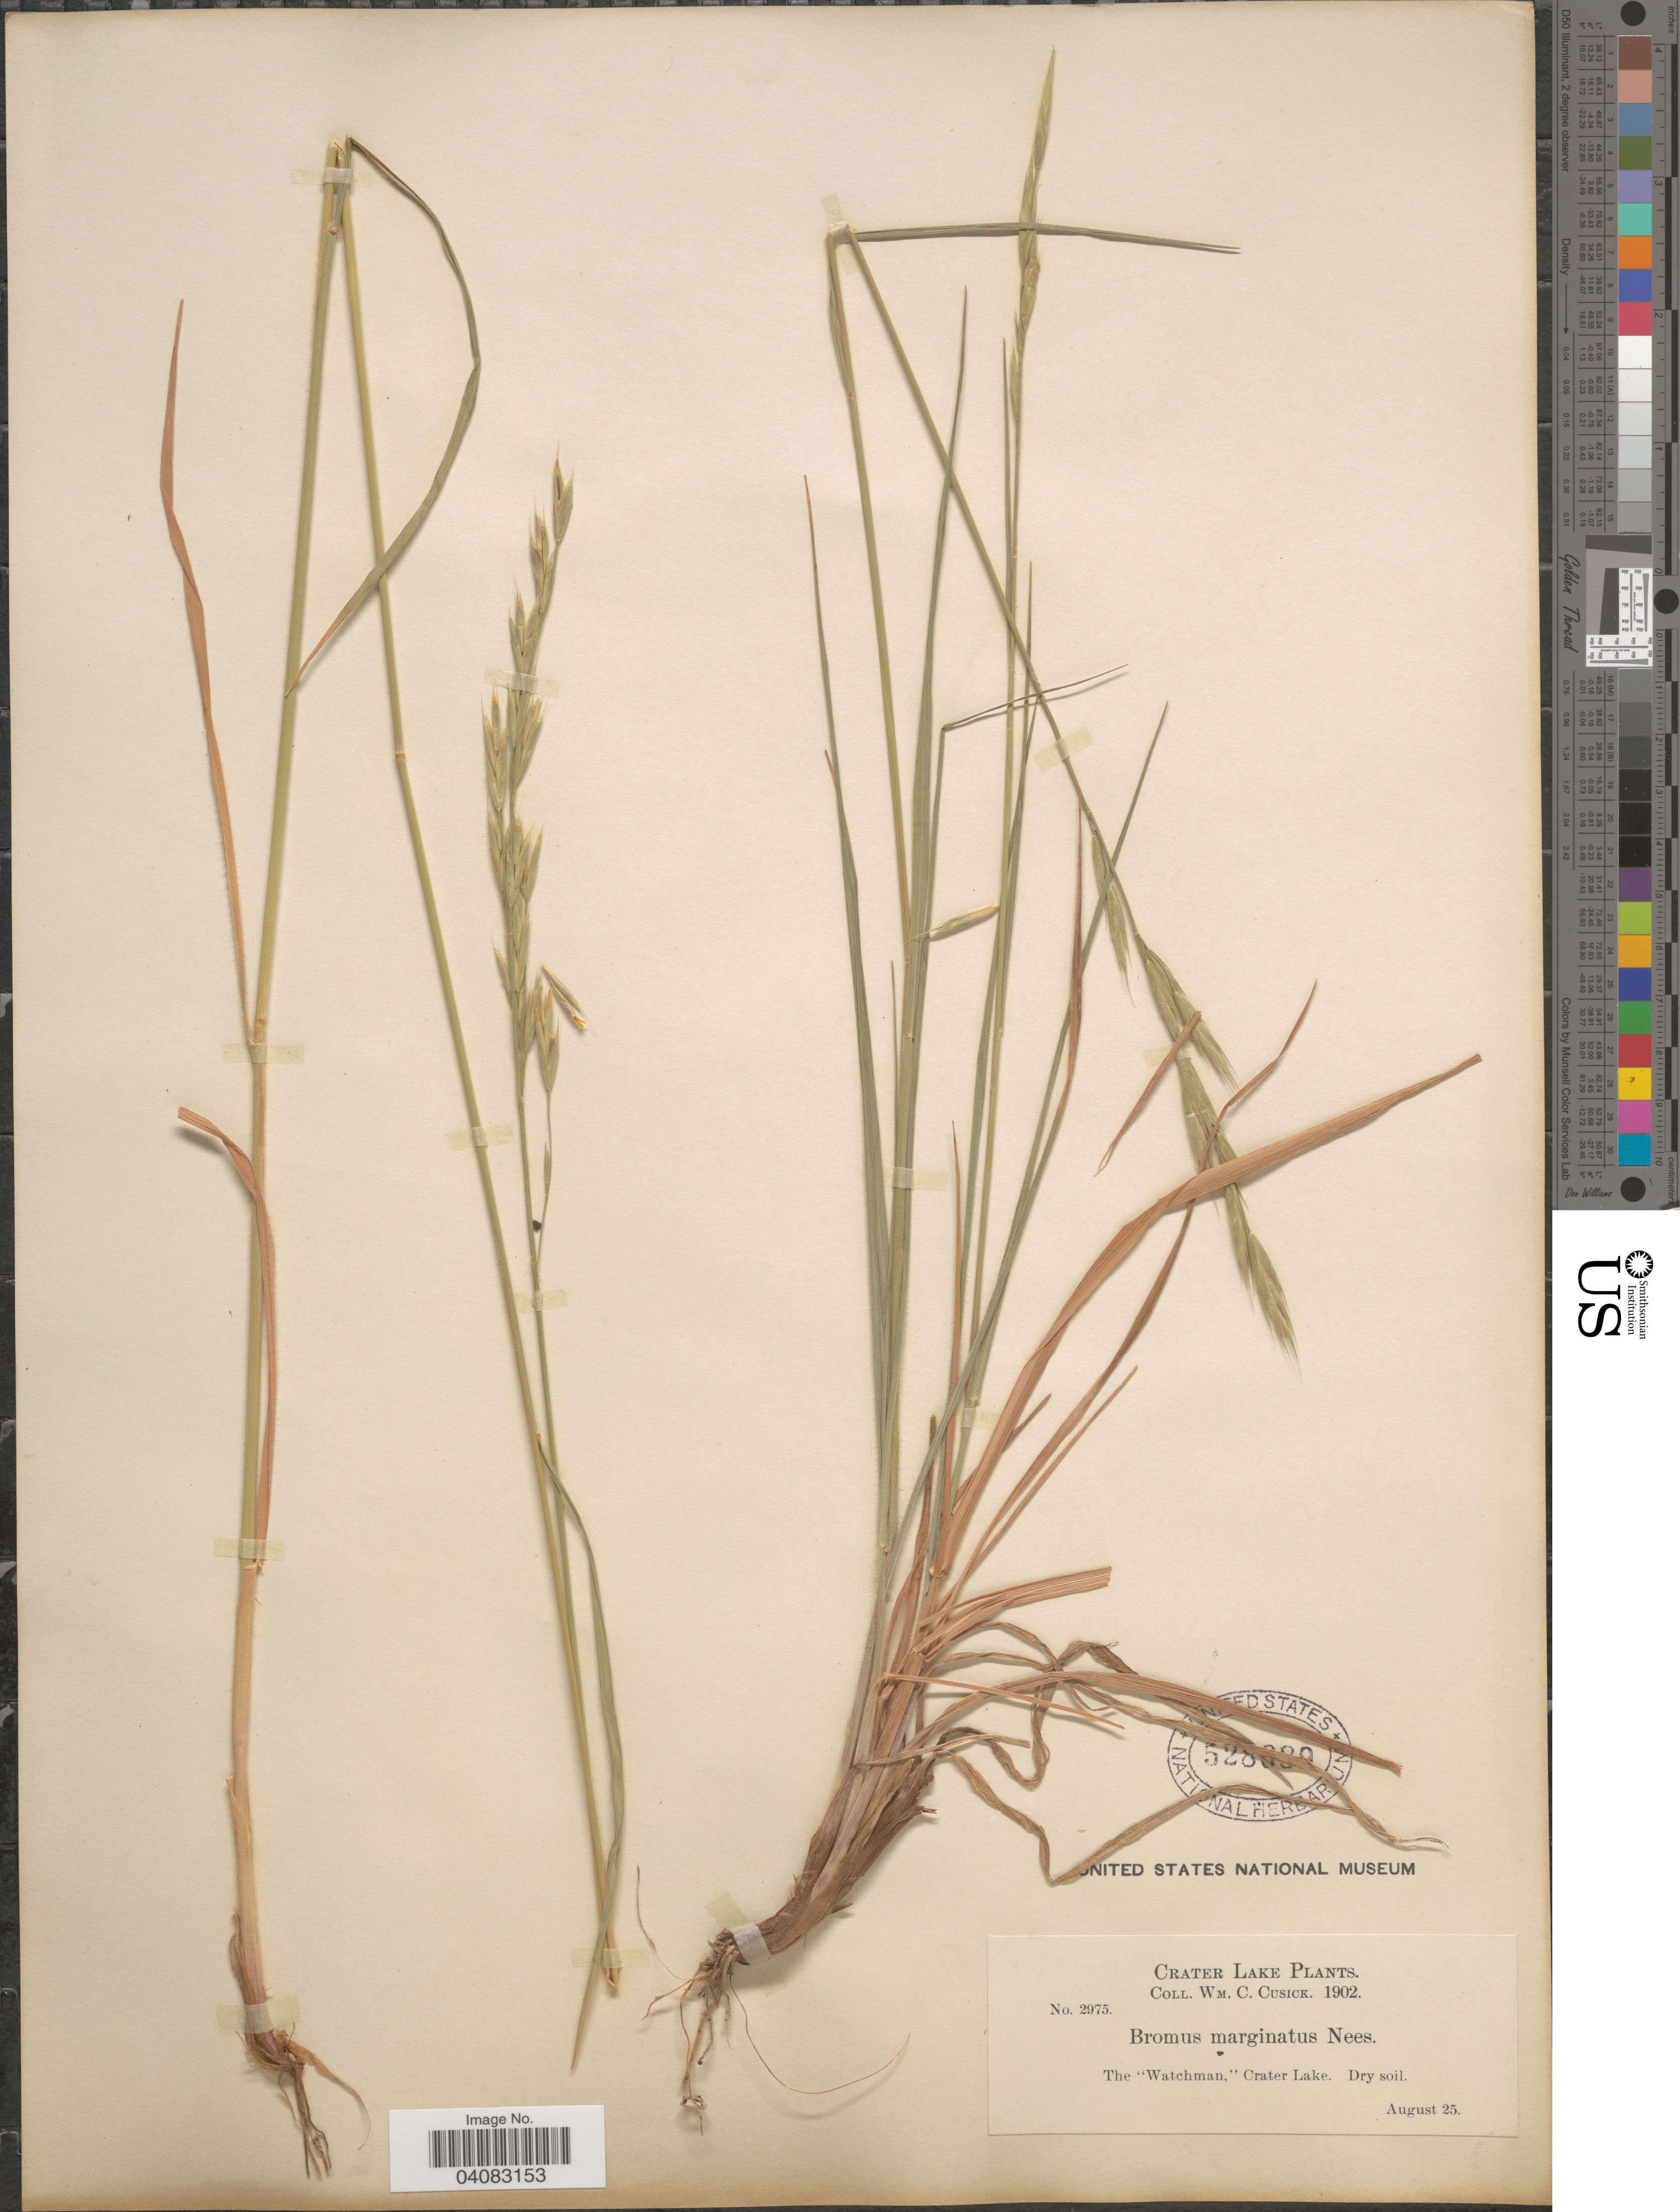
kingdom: Plantae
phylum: Tracheophyta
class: Liliopsida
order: Poales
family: Poaceae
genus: Bromus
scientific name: Bromus marginatus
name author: Nees ex Steud.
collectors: W. C. Cusick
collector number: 2975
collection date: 1902-08-25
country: United States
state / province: Oregon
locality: Crater Lake. The "Watchman," Crater Lake.